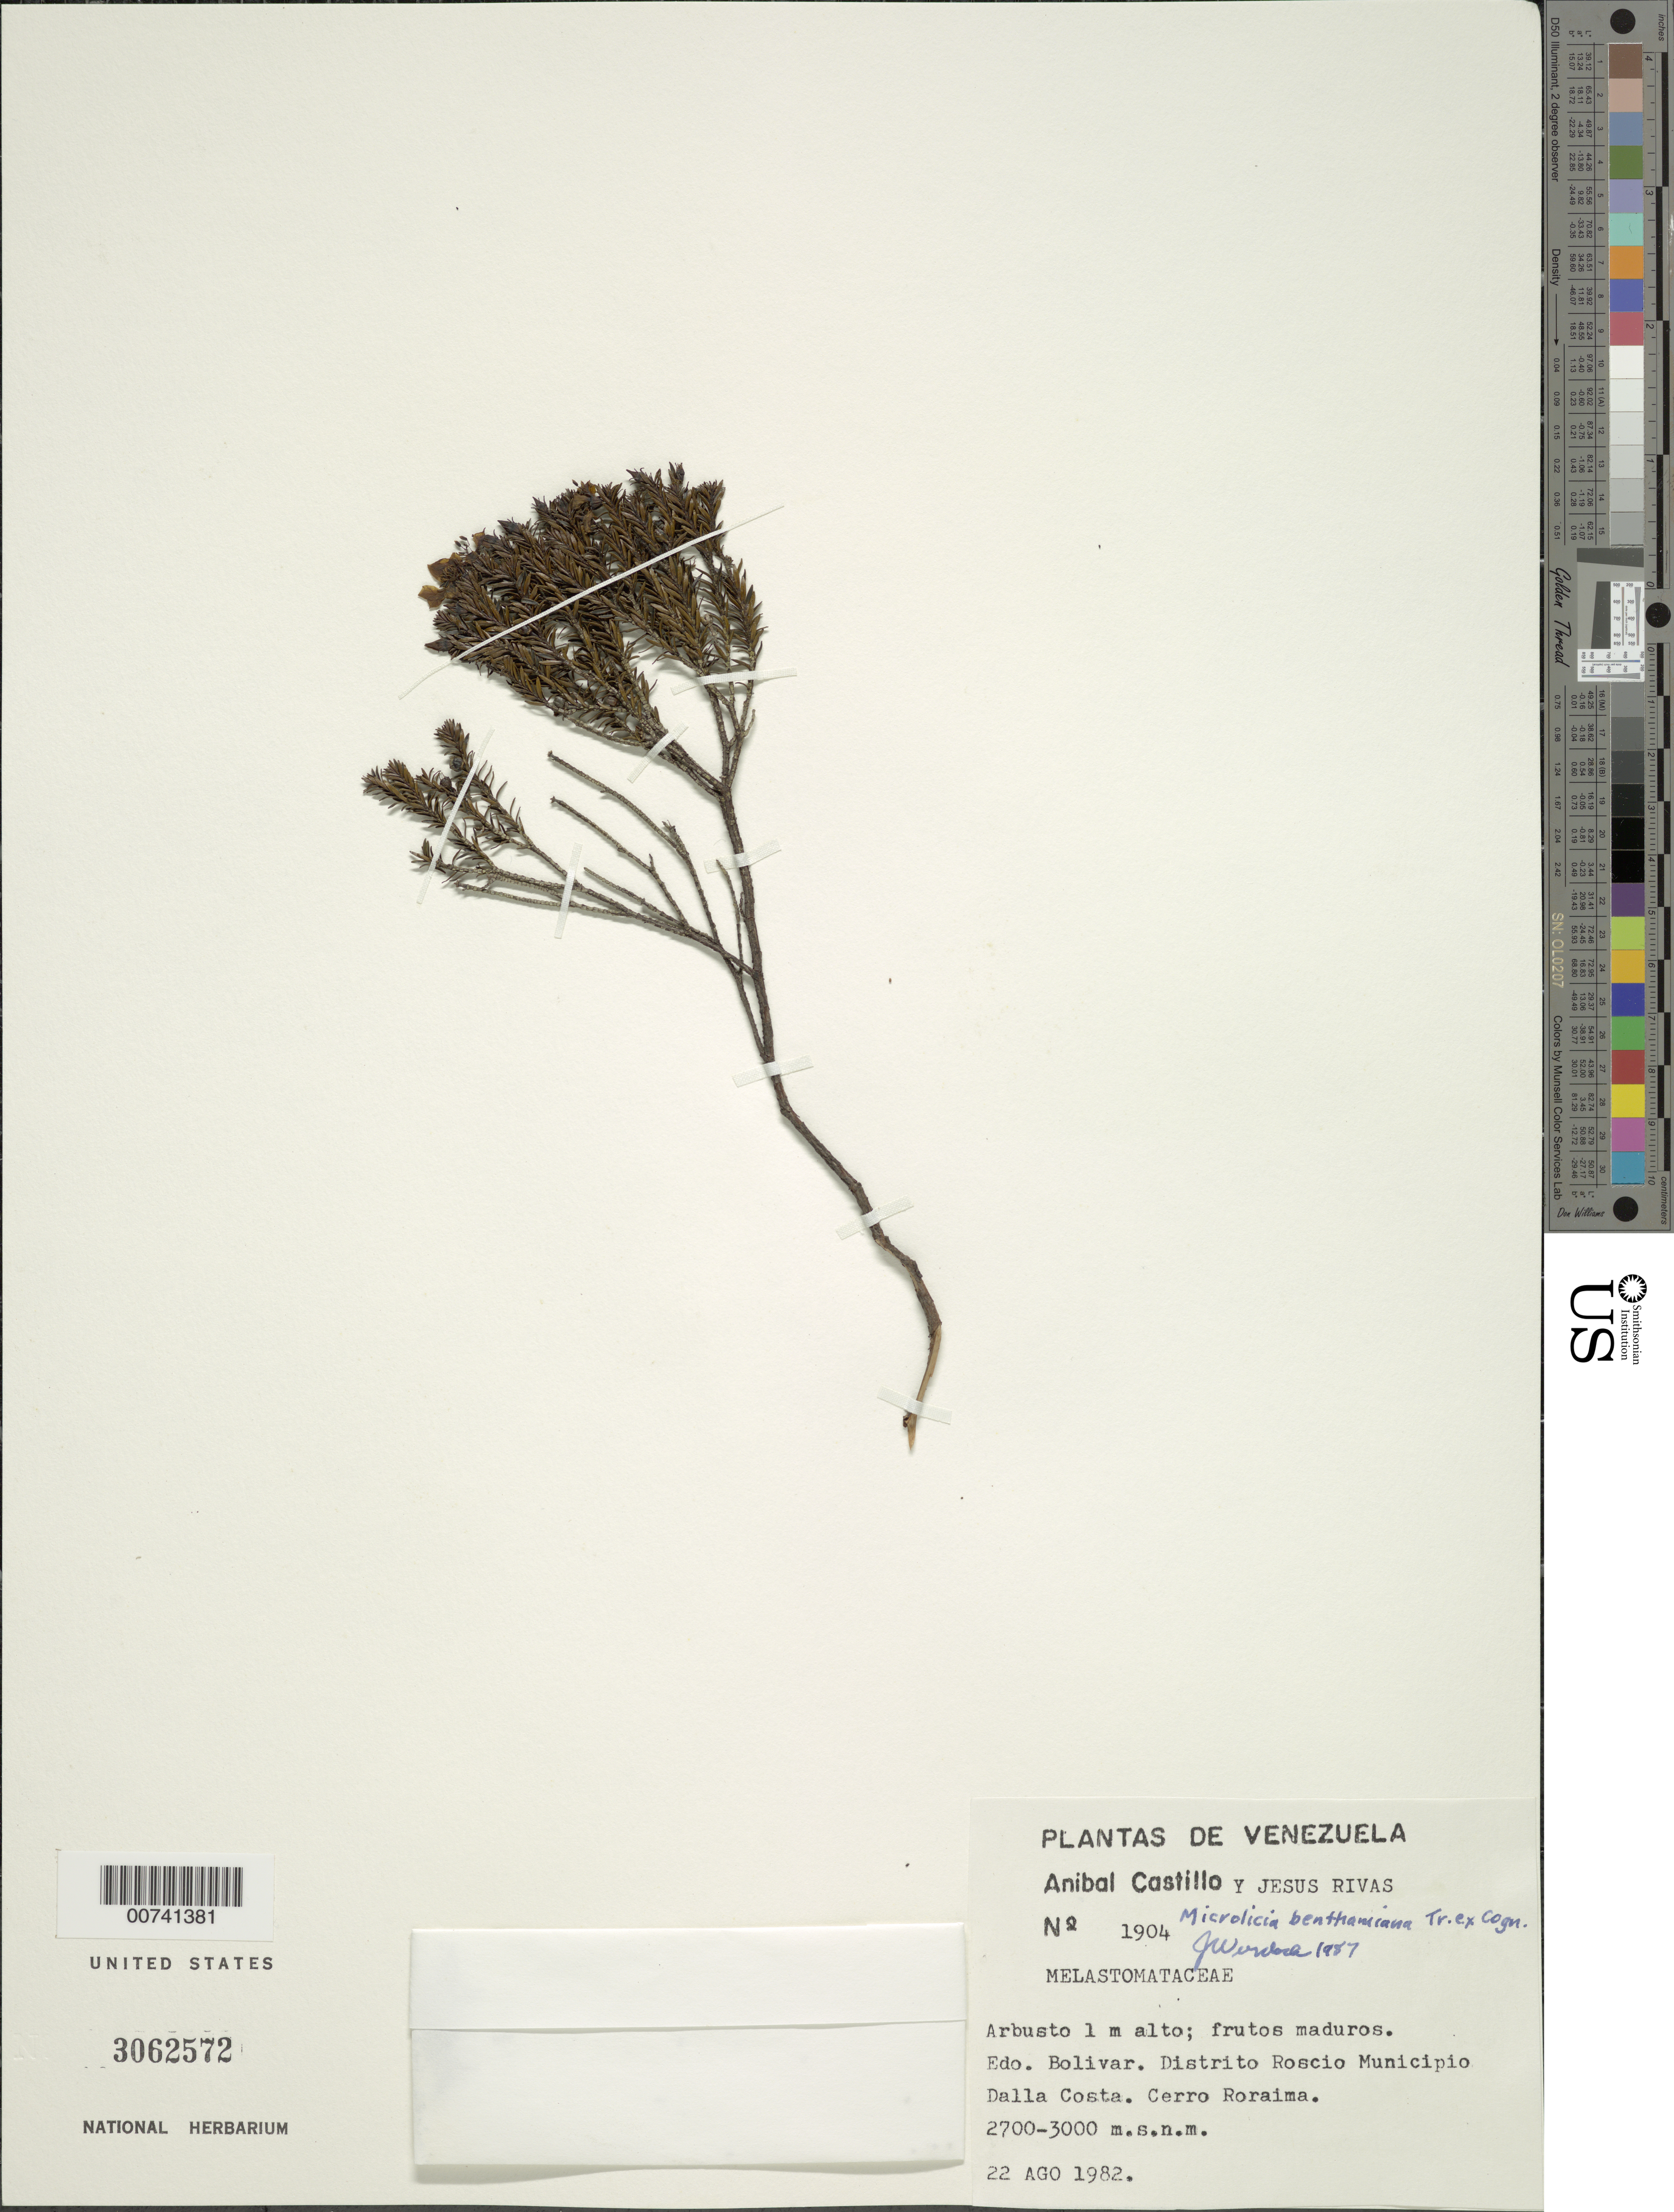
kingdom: Plantae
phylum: Tracheophyta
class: Magnoliopsida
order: Myrtales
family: Melastomataceae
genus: Microlicia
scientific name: Microlicia benthamiana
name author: Triana ex Cogn.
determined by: Wurdack, John J., (US), US (UNITED STATES)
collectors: A. Castillo & J. Rivas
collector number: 1904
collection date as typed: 22-Aug-82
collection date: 1982-08-22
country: Venezuela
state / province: Bolívar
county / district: Roscio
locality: Mun. Dalla Costa, Cerro Roraima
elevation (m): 2700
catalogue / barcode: US 3062572